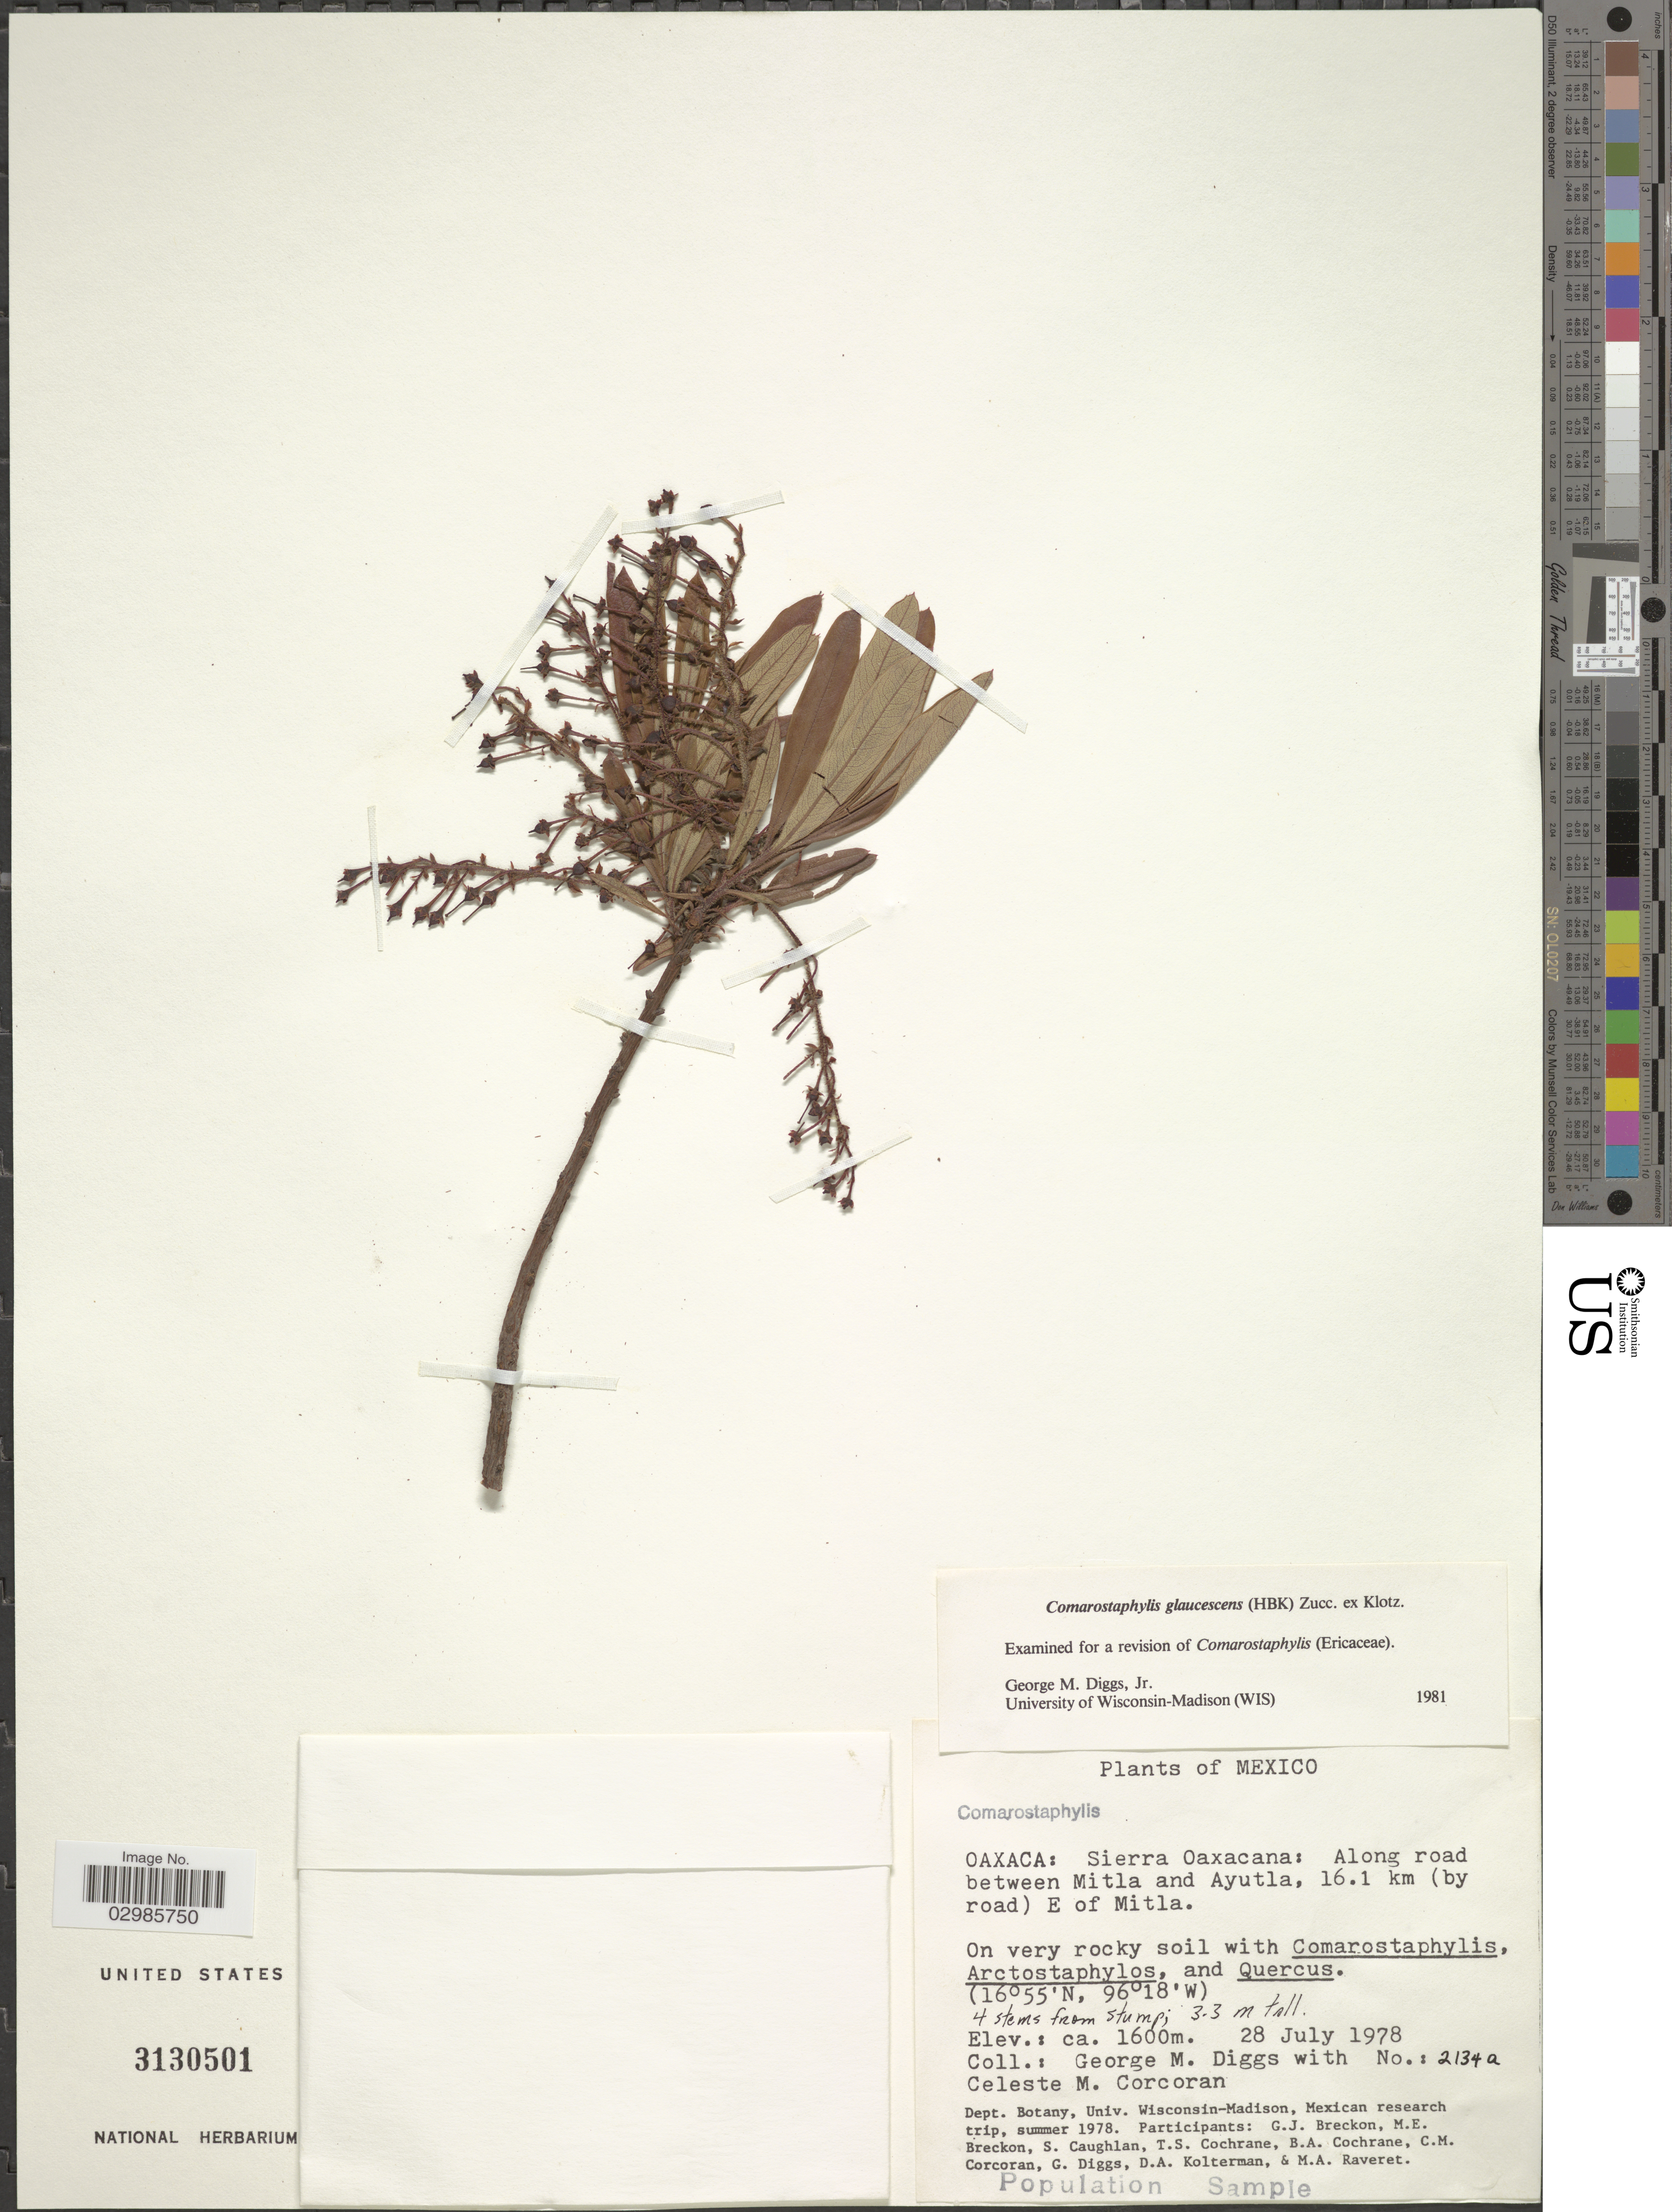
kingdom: Plantae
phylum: Tracheophyta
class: Magnoliopsida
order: Ericales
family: Ericaceae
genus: Comarostaphylis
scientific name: Comarostaphylis glaucescens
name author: (Kunth) Zucc. ex Klotzsch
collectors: G. Diggs & C. Corcoran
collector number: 2134a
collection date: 1978-07-28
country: Mexico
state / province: Oaxaca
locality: Sierra Oaxacana: Along road between Mitla and Ayutla, 16.1 km (by road) E of Mitla.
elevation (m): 1600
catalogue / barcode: US 3130501